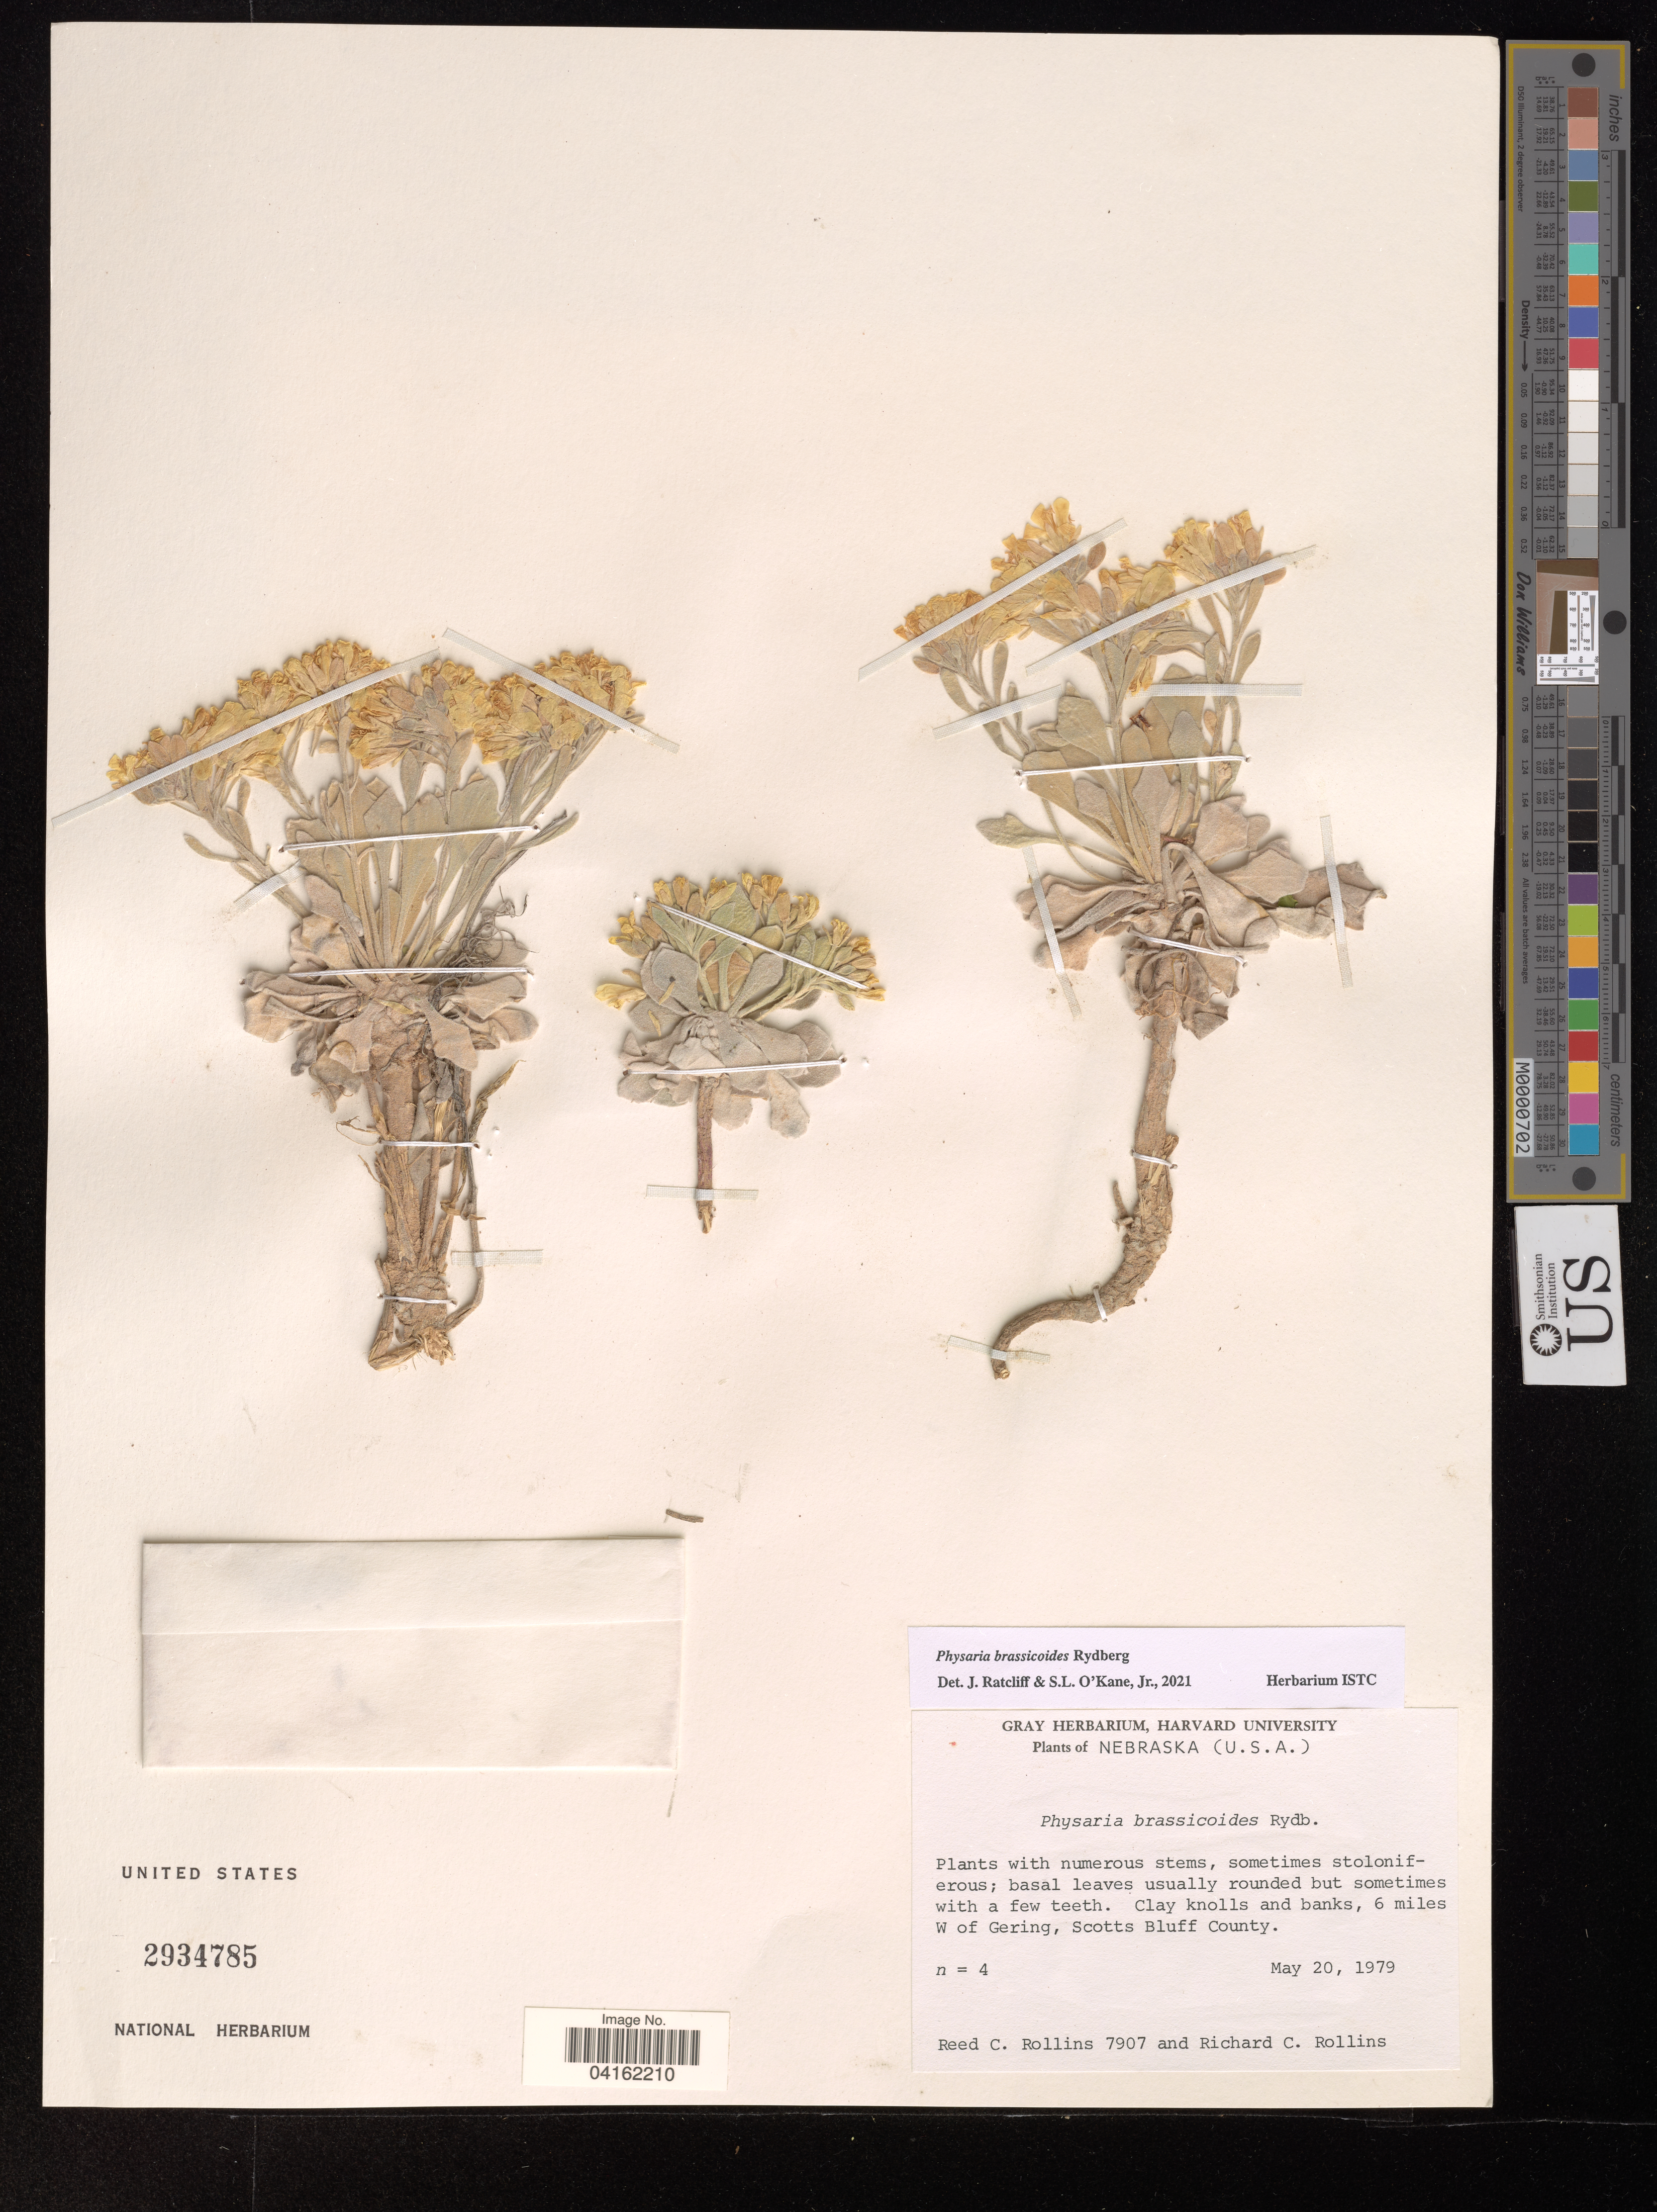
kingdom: Plantae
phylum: Tracheophyta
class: Magnoliopsida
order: Brassicales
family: Brassicaceae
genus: Physaria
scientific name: Physaria brassicoides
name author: Rydb.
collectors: R. C. Rollins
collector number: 7907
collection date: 1979-05-20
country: United States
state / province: Nebraska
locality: Clay knolls and banks, 6 miles W of Gering, Scotts Bluff County.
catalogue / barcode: US 2934785